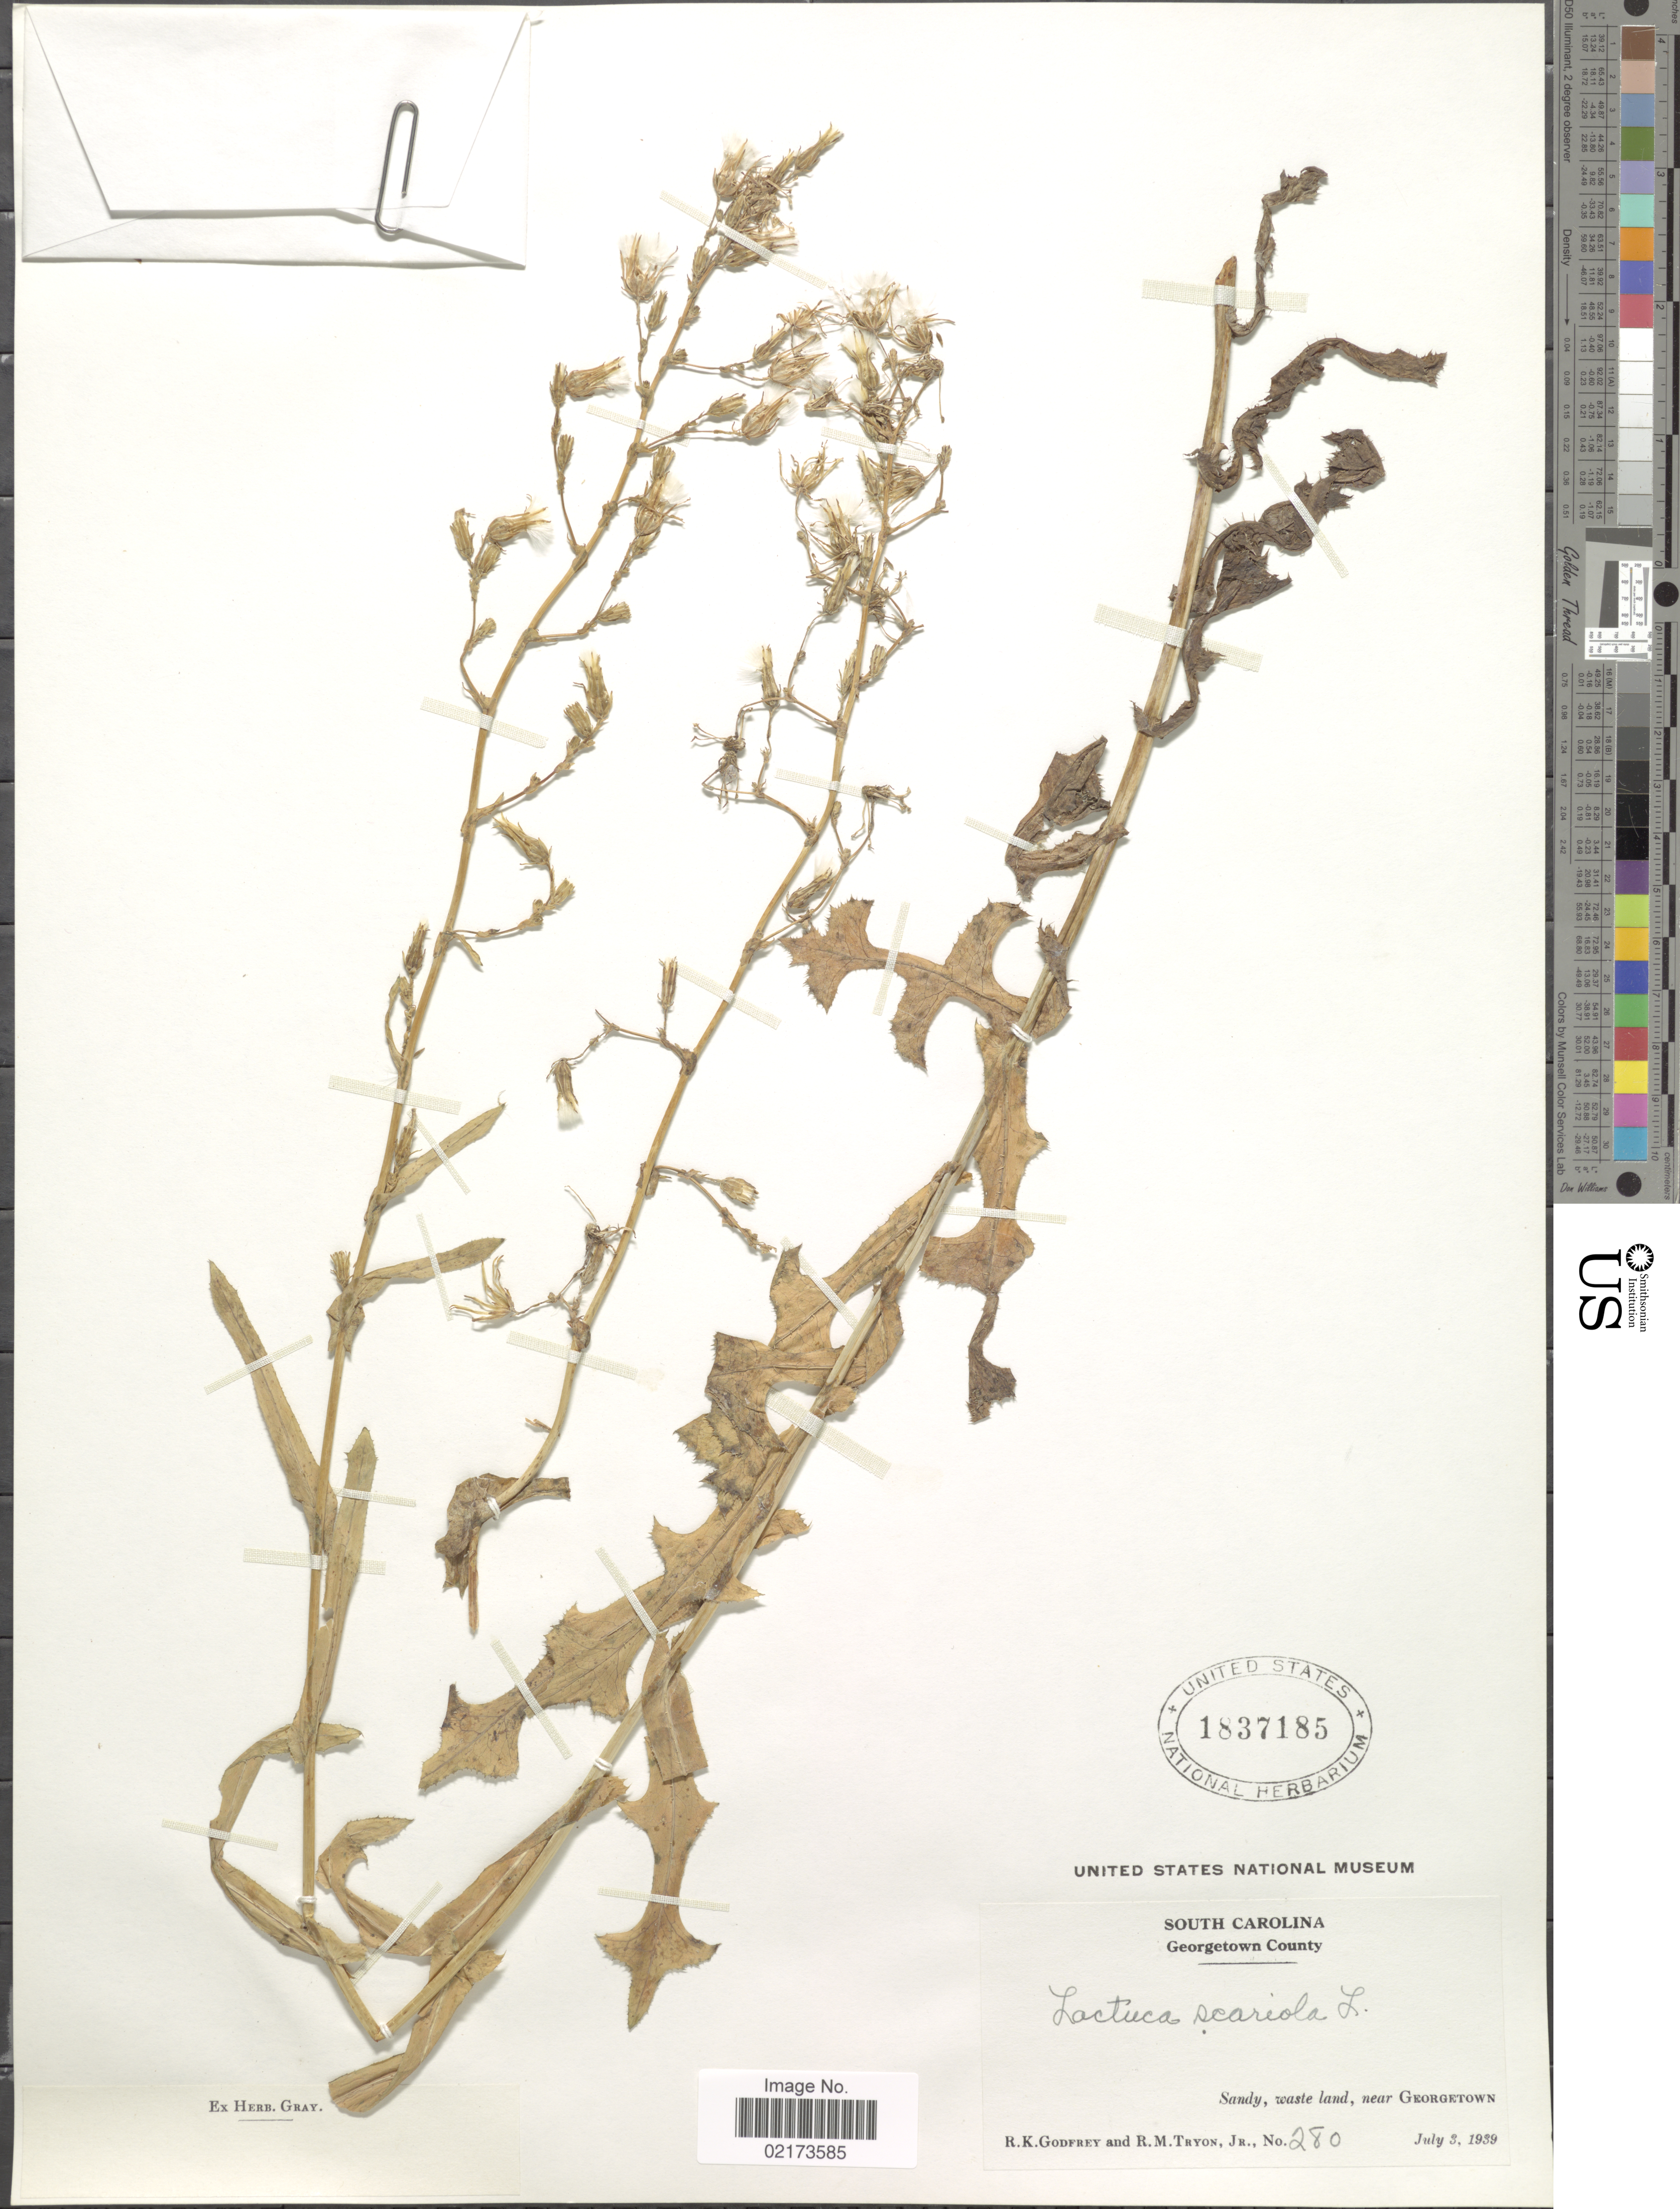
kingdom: Plantae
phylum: Tracheophyta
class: Magnoliopsida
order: Asterales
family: Asteraceae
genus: Lactuca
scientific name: Lactuca serriola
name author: L.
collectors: R. K. Godfrey & R. M. Tryon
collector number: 280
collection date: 1939-07-03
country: United States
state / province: South Carolina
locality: Georgetown County, near Georgetown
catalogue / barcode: US 1837185